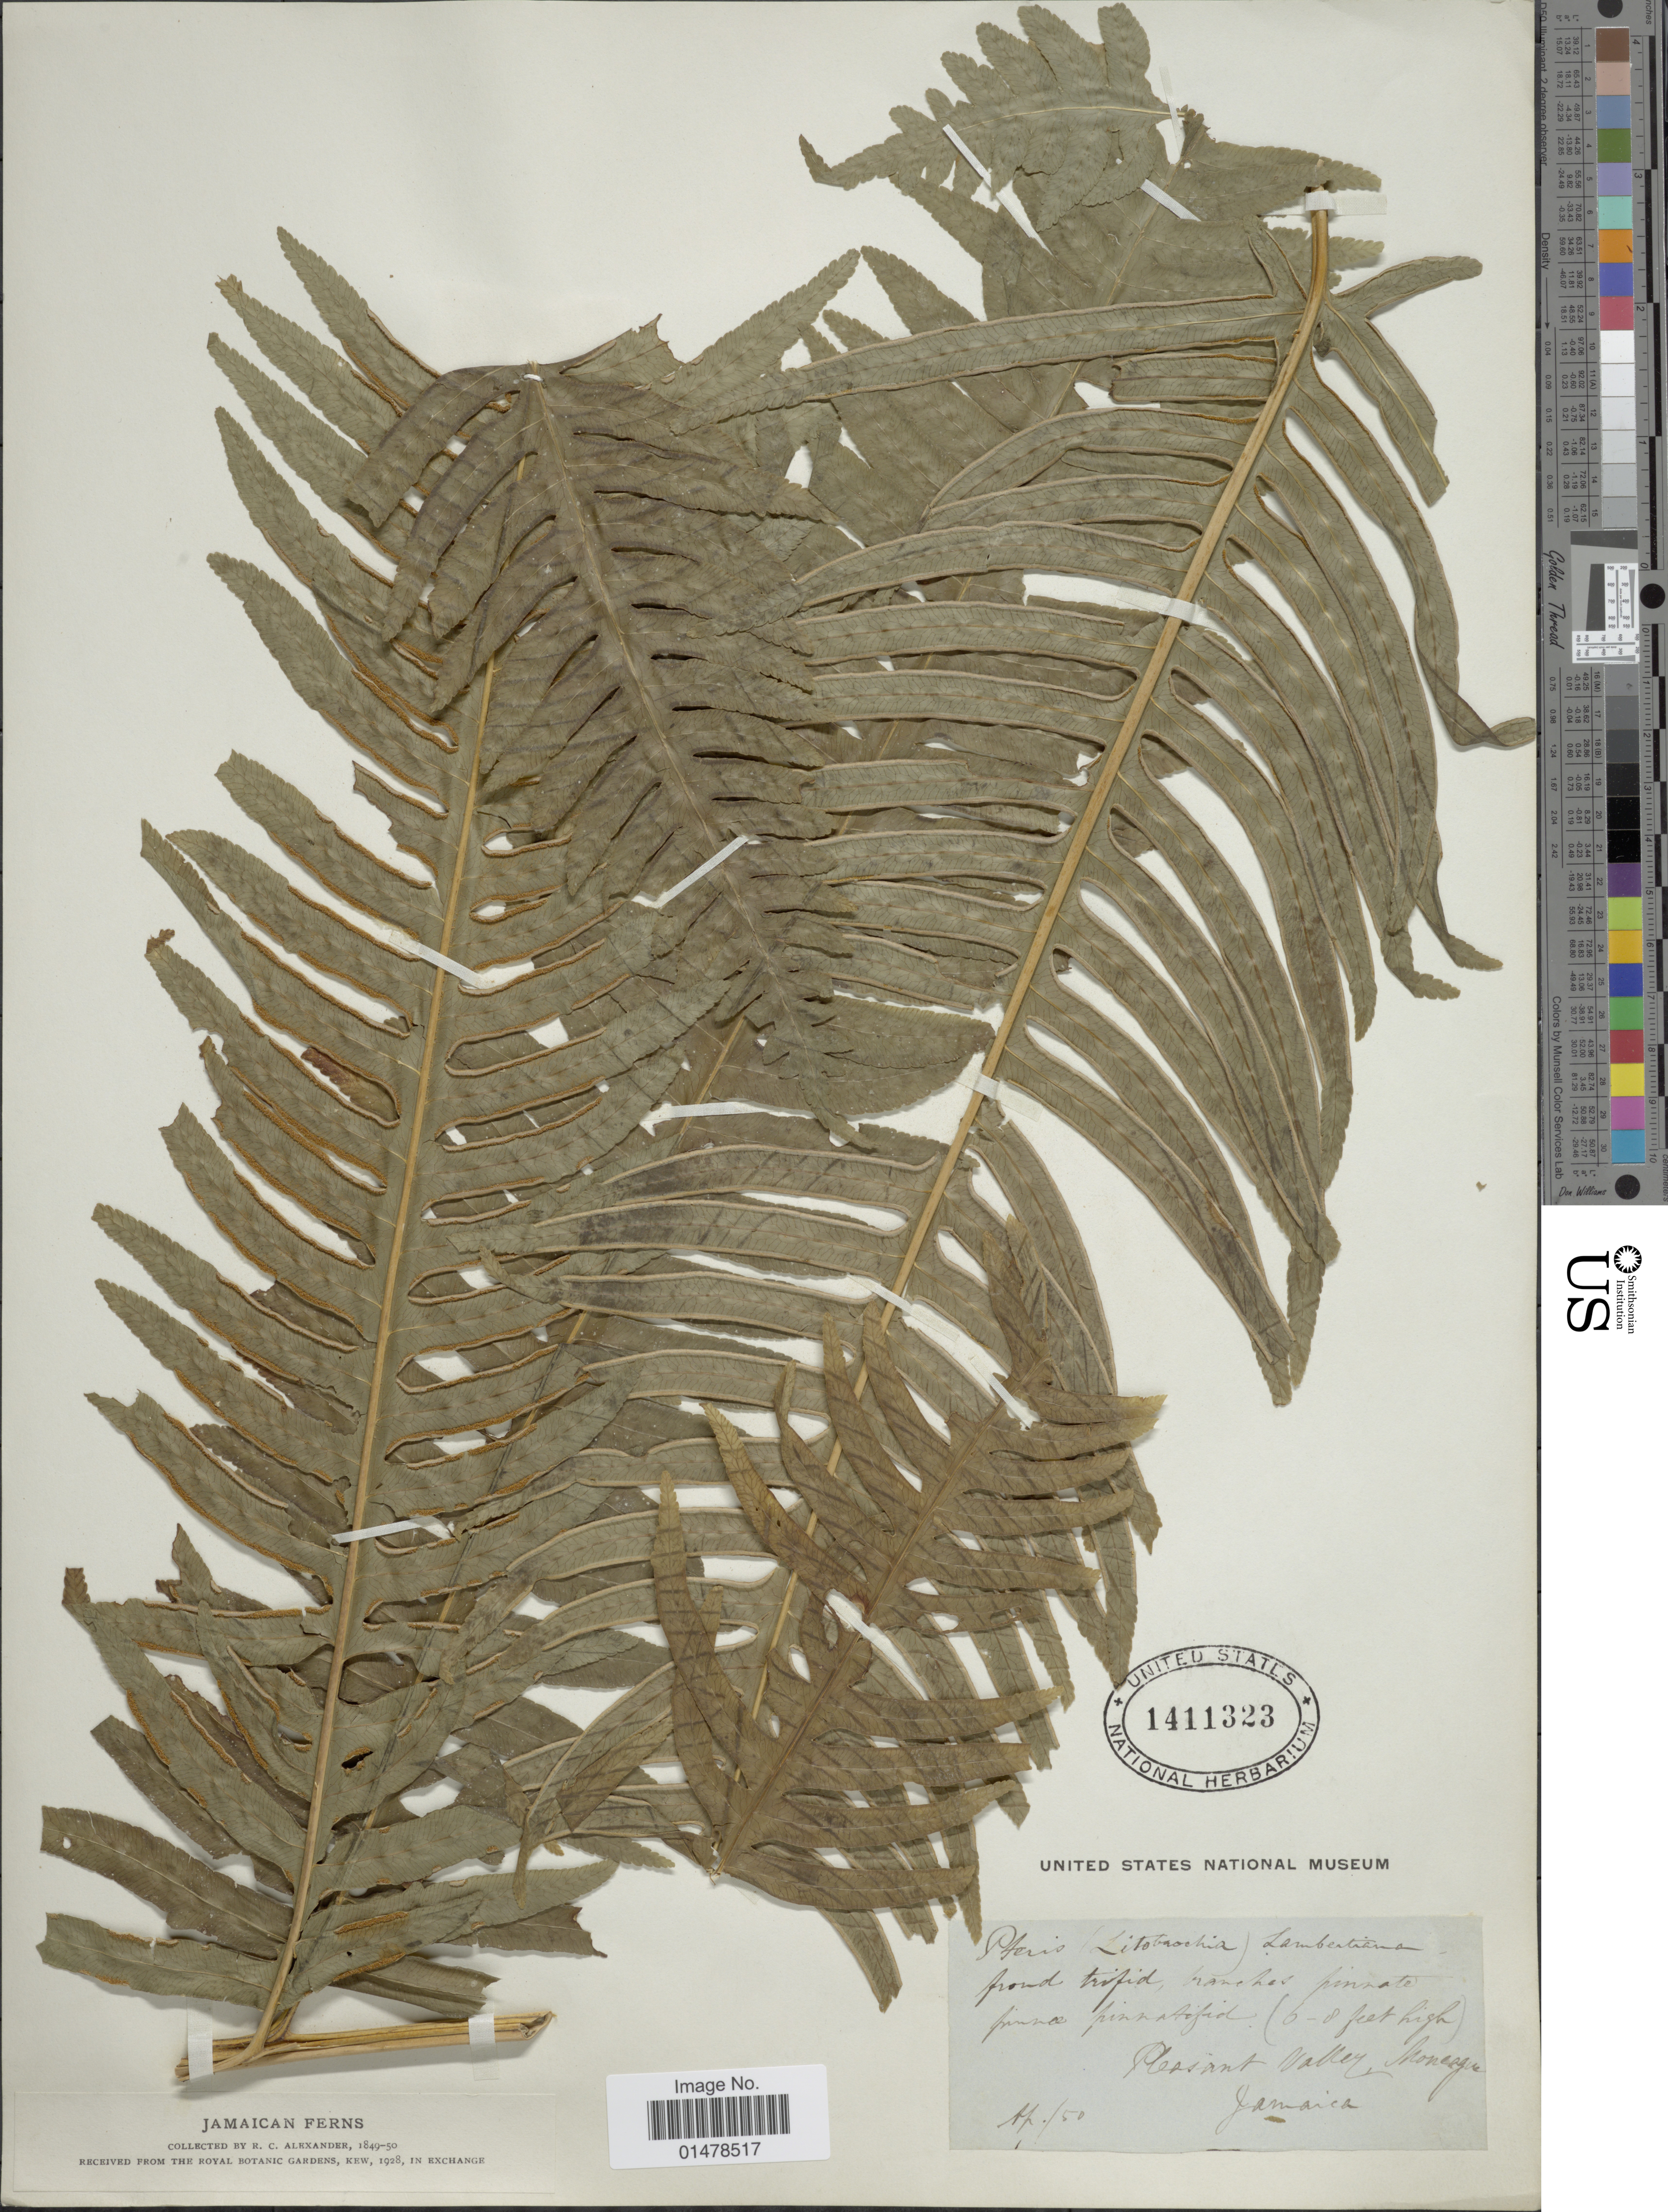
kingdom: Plantae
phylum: Tracheophyta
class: Polypodiopsida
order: Polypodiales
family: Pteridaceae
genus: Pteris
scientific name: Pteris arborea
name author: L.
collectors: R. C. Alexander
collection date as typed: Transcribed d/m/y: /4/50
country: Jamaica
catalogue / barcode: US 1411323